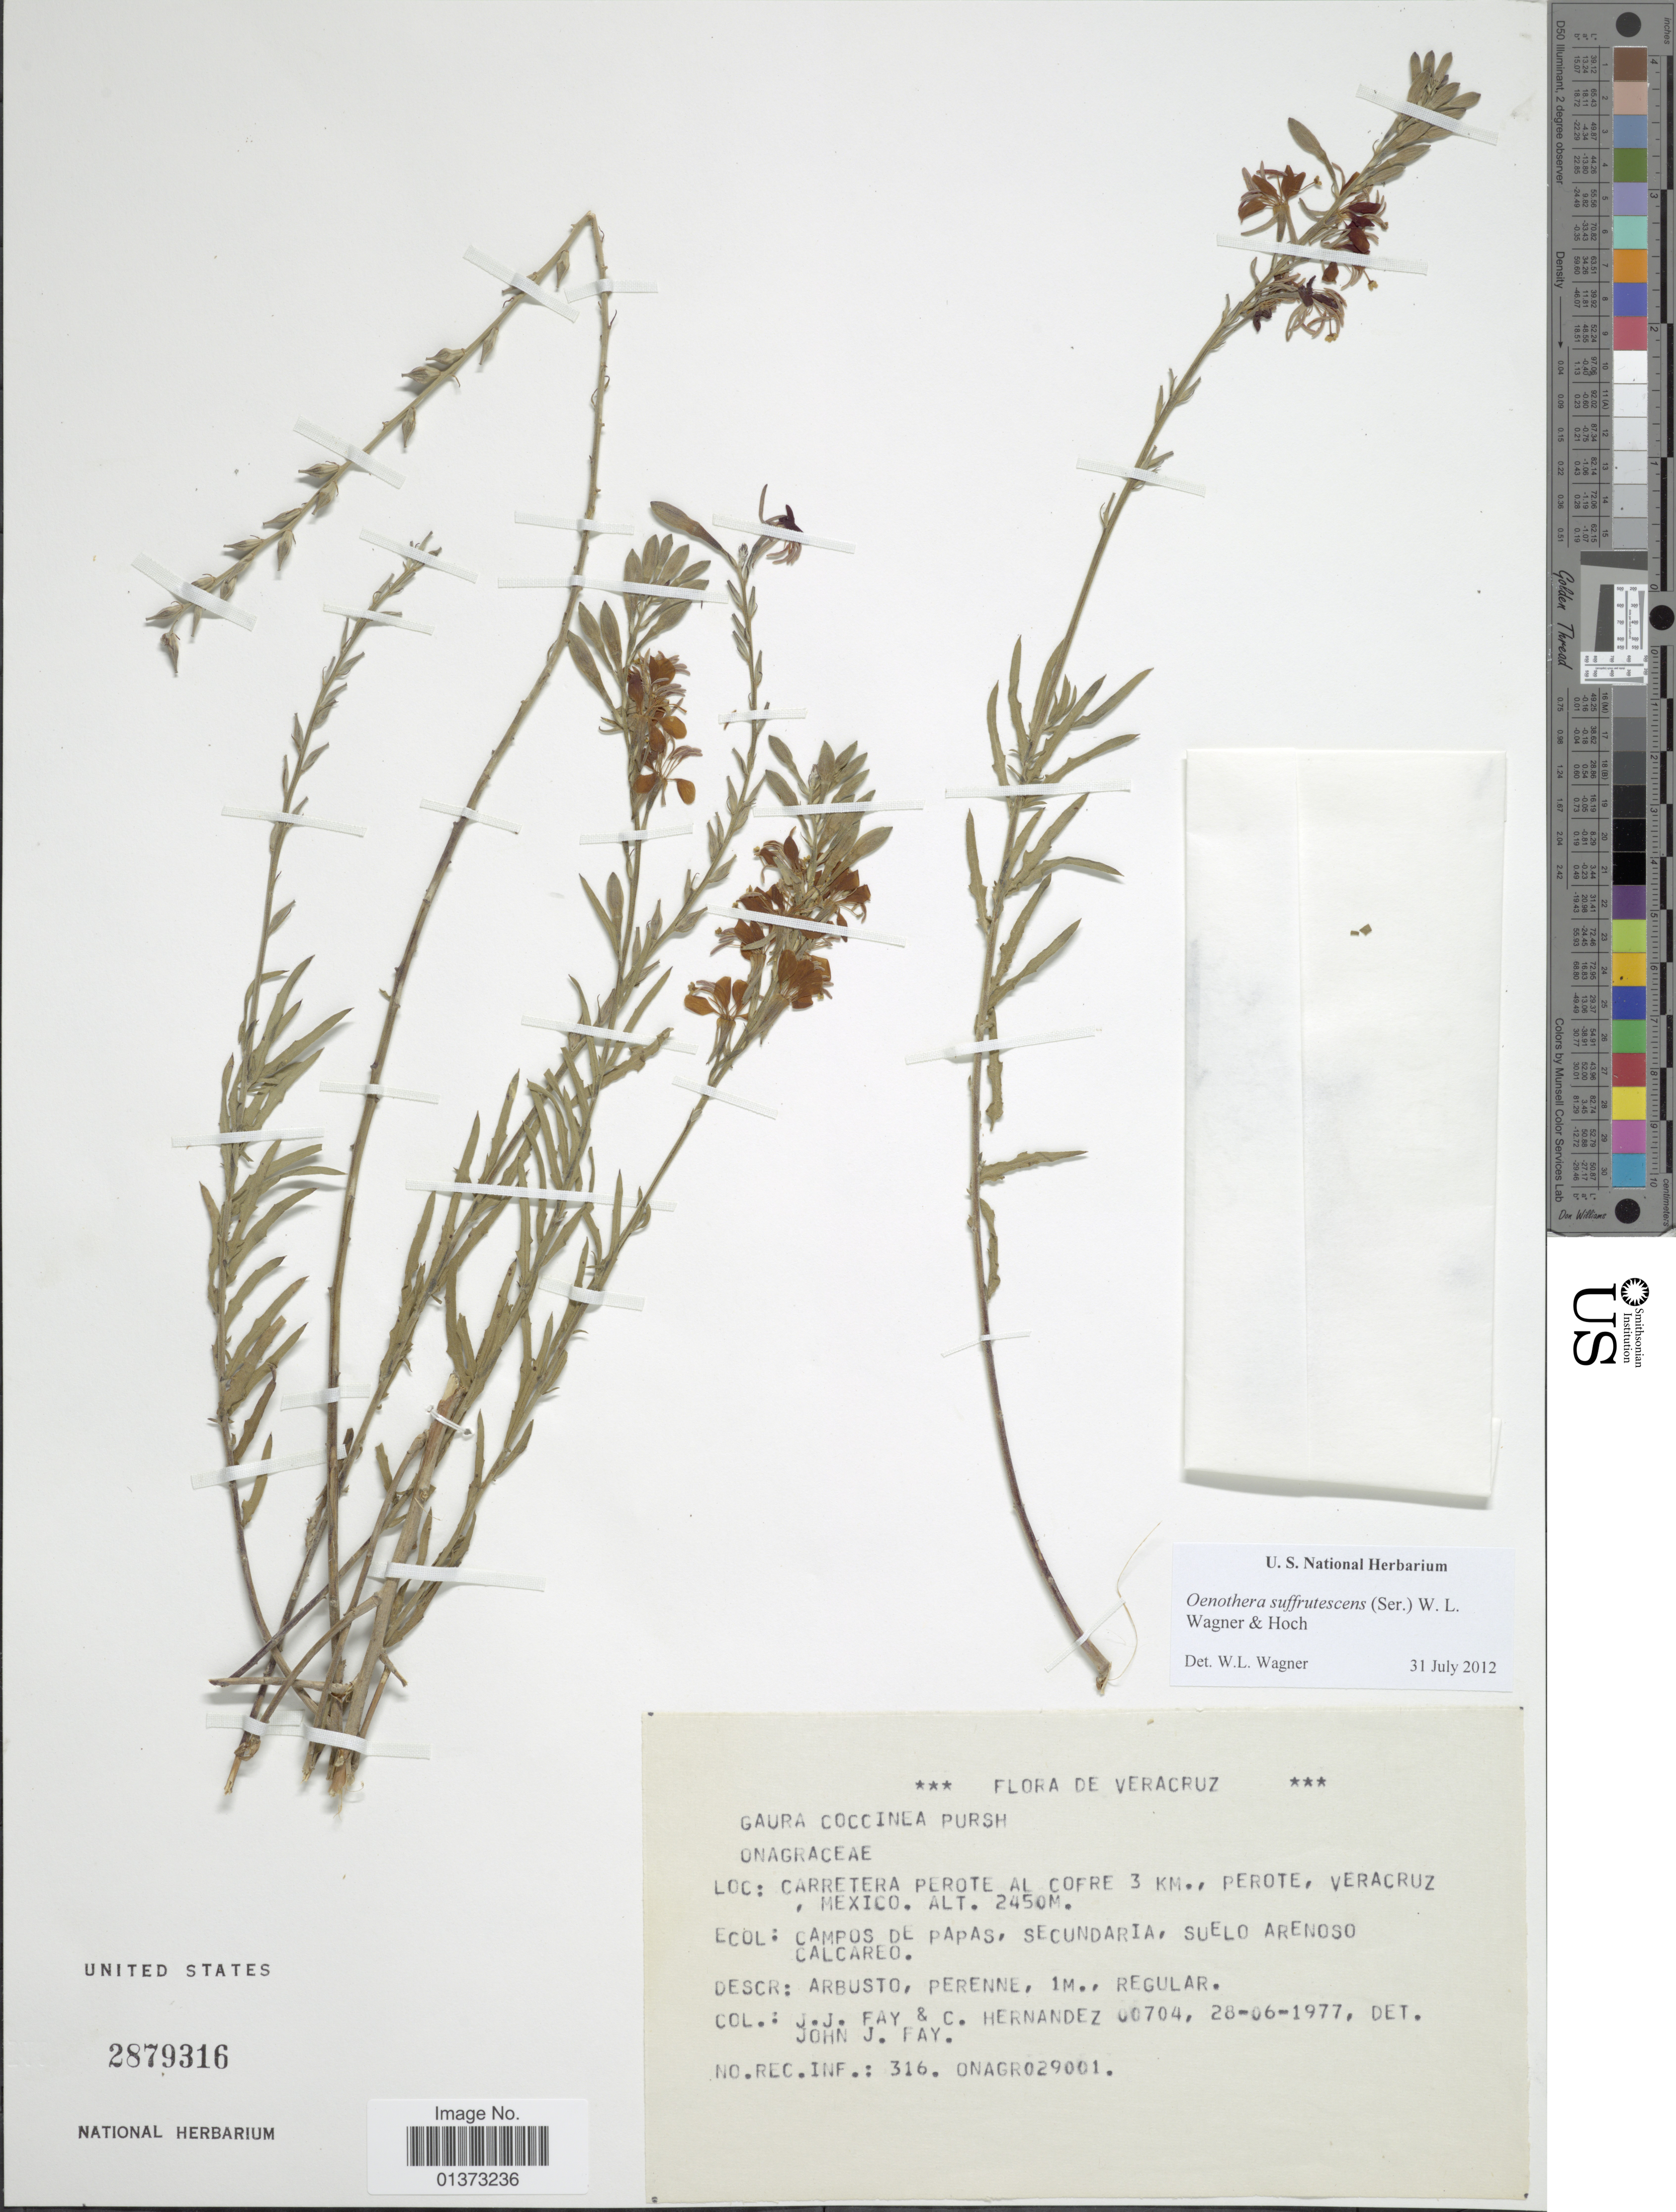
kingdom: Plantae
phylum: Tracheophyta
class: Magnoliopsida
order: Myrtales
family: Onagraceae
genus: Oenothera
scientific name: Oenothera suffrutescens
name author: (Ser.) W.L. Wagner & Hoch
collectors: J. J. Fay & C. Hernandez-A.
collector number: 00704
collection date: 1977-06-28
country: Mexico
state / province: Veracruz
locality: Carretera Perote Al Cofre 3 Km., Perote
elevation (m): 2450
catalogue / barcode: US 2879316